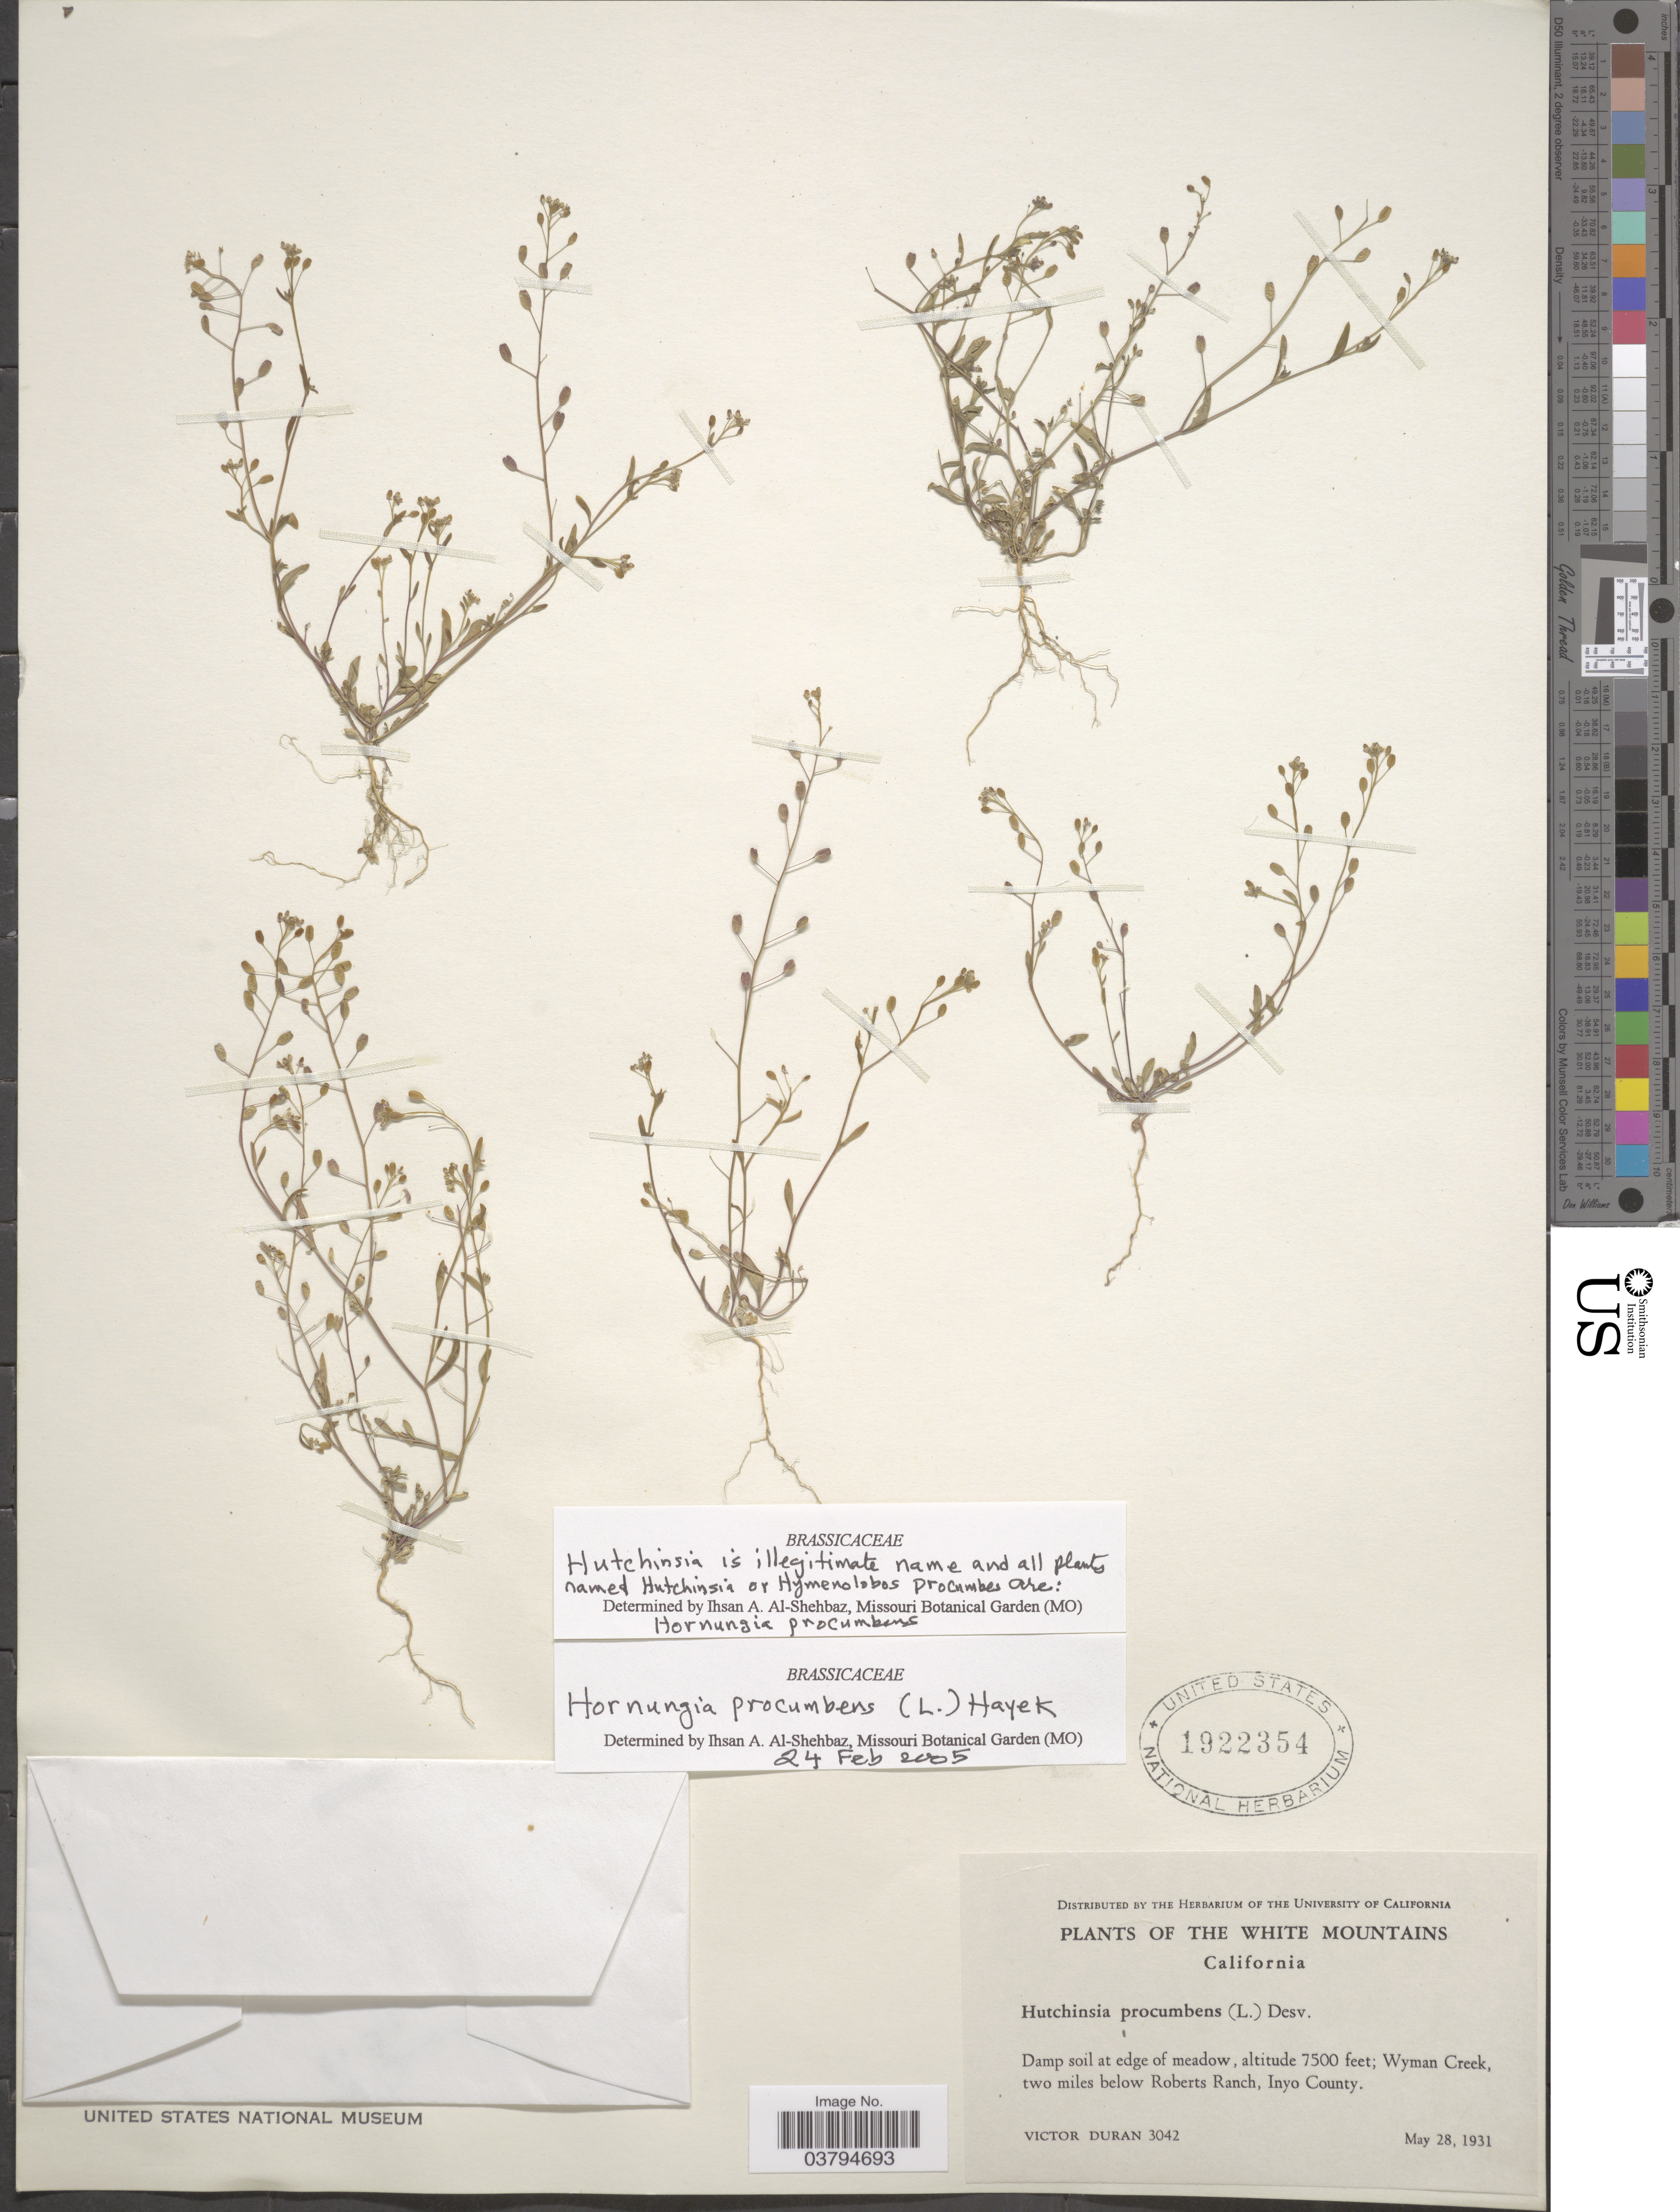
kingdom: Plantae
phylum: Tracheophyta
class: Magnoliopsida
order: Brassicales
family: Brassicaceae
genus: Hornungia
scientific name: Hornungia procumbens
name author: (L.) Hayek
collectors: V. Duran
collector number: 3042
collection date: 1931-05-28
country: United States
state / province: California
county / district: Inyo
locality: The White Mountains. Wyman Creek, Two miles below Roberts Ranch, Inyo County.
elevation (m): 2286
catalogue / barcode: US 1922354